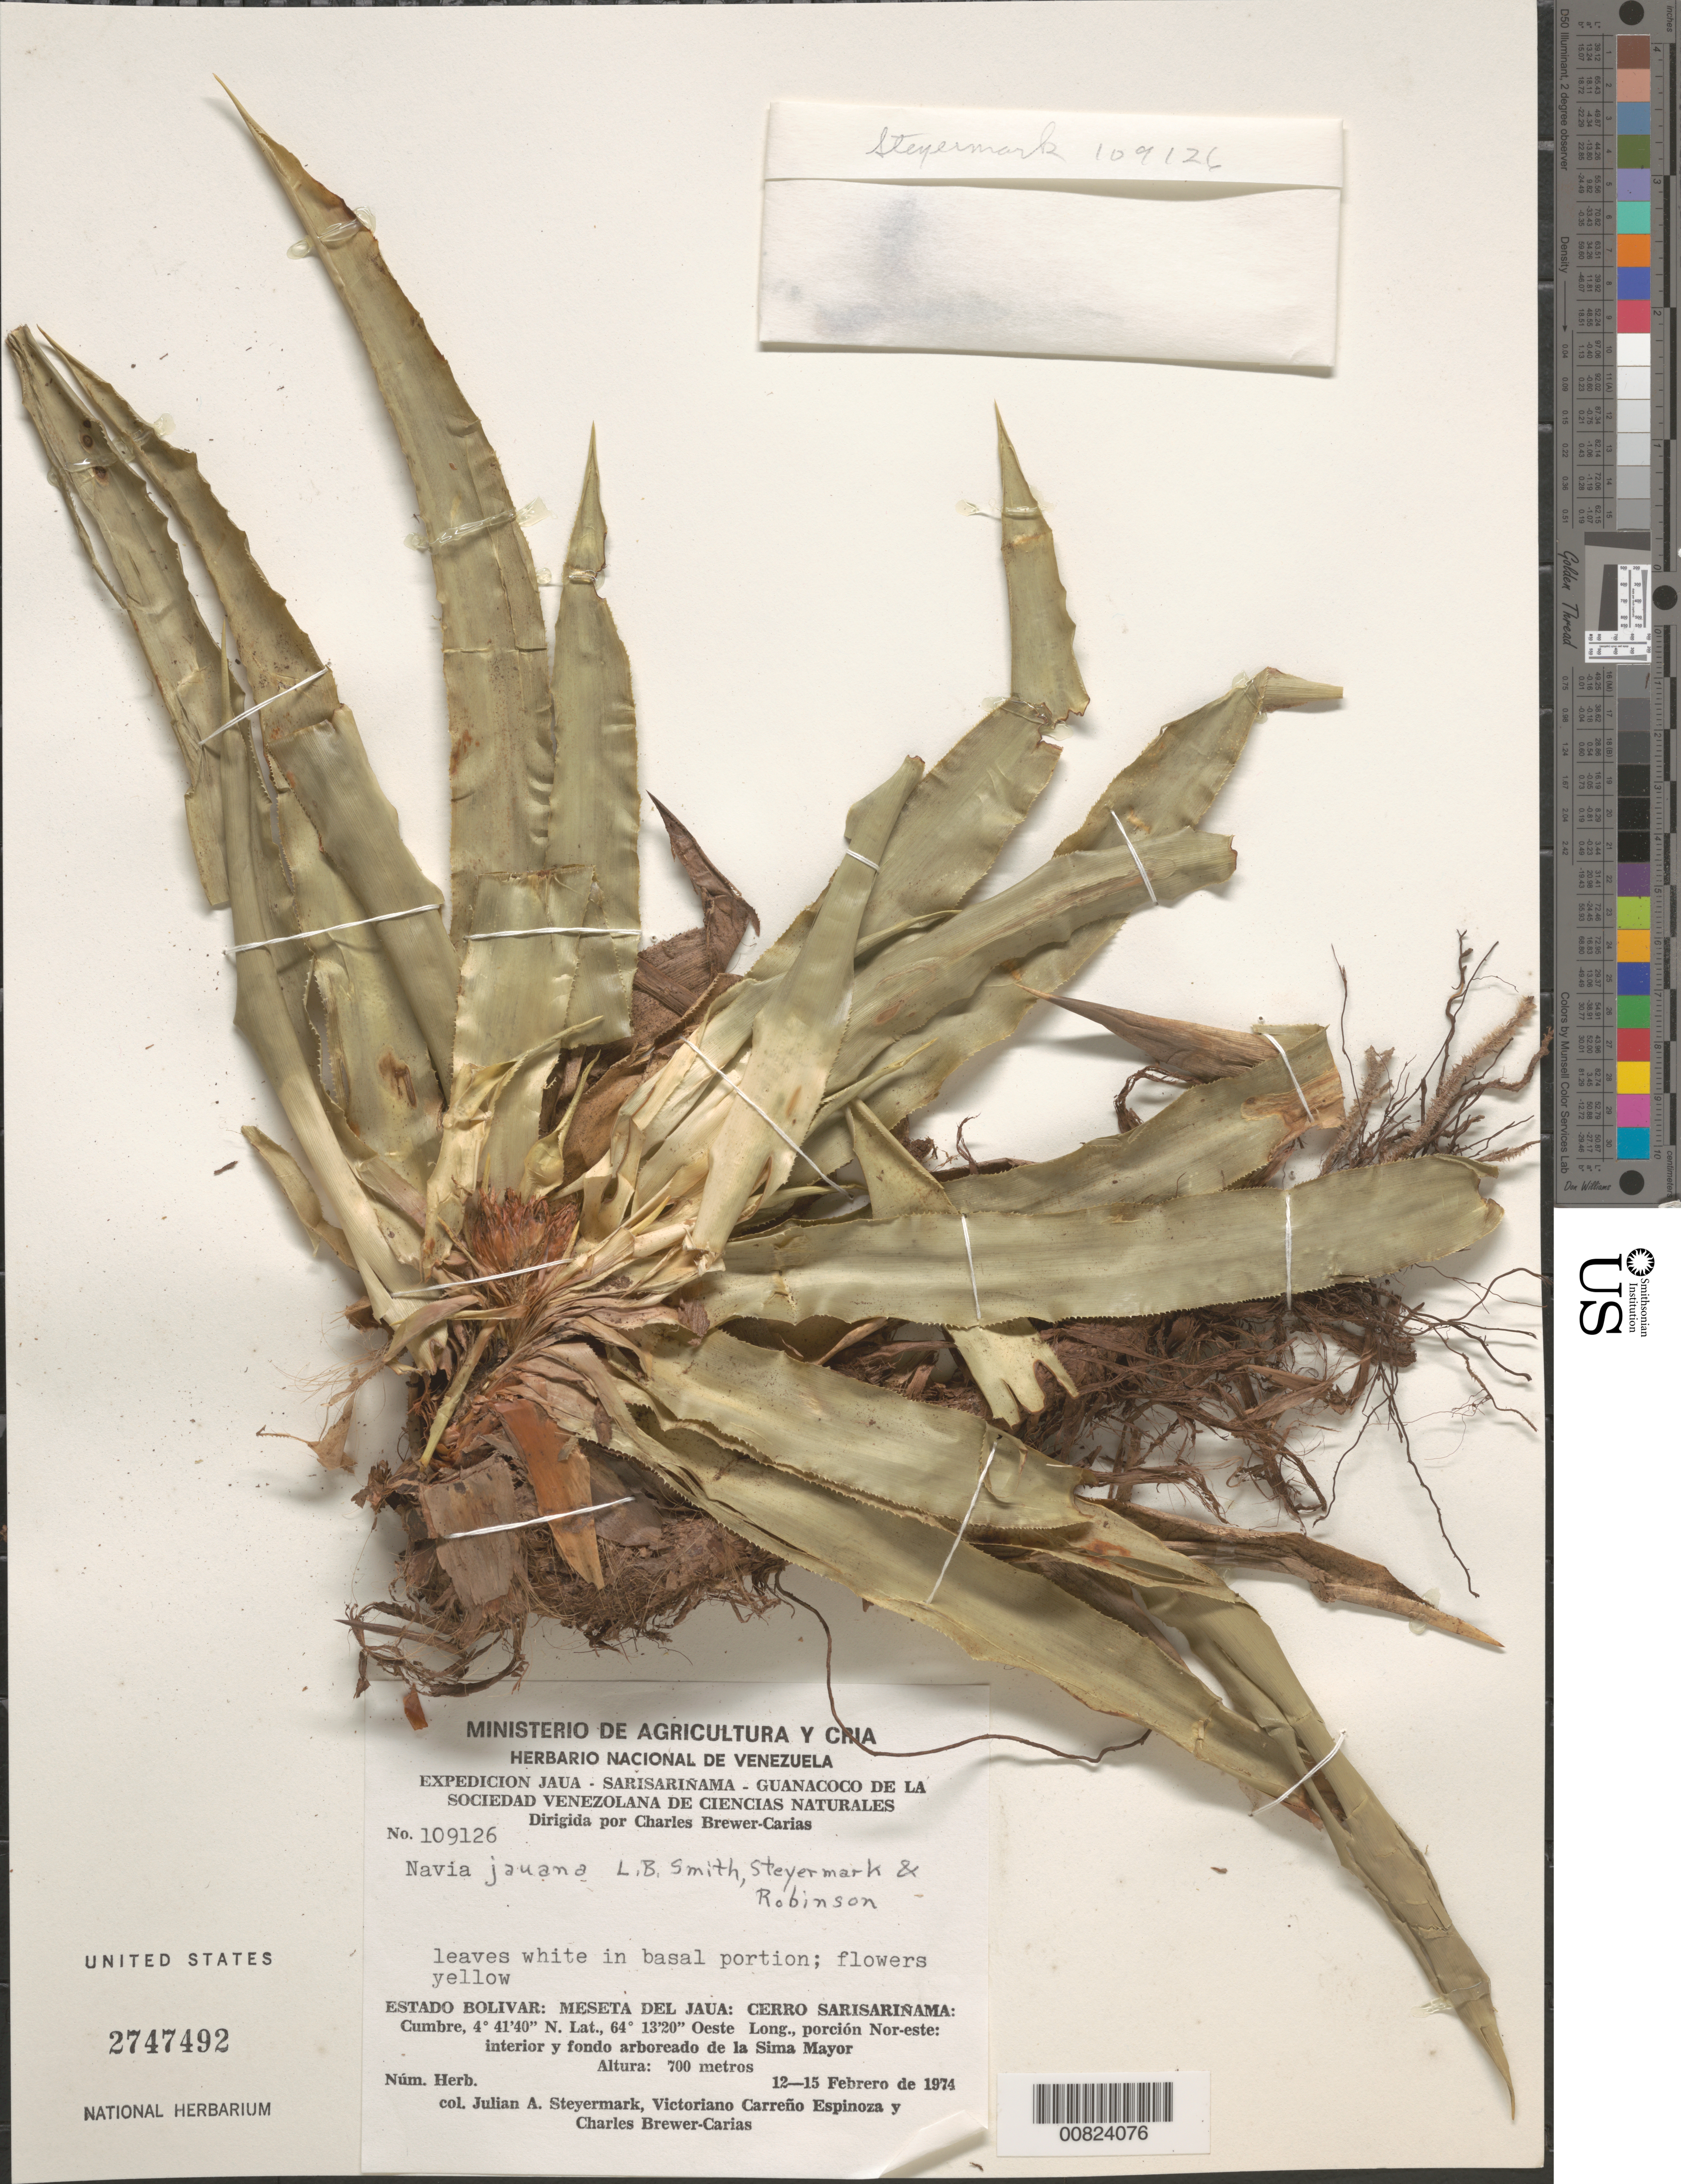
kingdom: Plantae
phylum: Tracheophyta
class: Liliopsida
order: Poales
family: Bromeliaceae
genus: Navia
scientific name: Navia jauana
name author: L.B. Sm.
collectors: J. Steyermark, V. Carreño E. & C. Brewer-Carias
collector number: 109126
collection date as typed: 12-Feb-74 to 15-Feb-74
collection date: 1974-02-12/1974-02-15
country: Venezuela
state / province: Bolívar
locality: Meseta del Jaua: Cerro Sarisariñama: summit, porción Nor-este, Sima Mayor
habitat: Interior y fondo arboreado de la sima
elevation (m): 700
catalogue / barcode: US 2747492